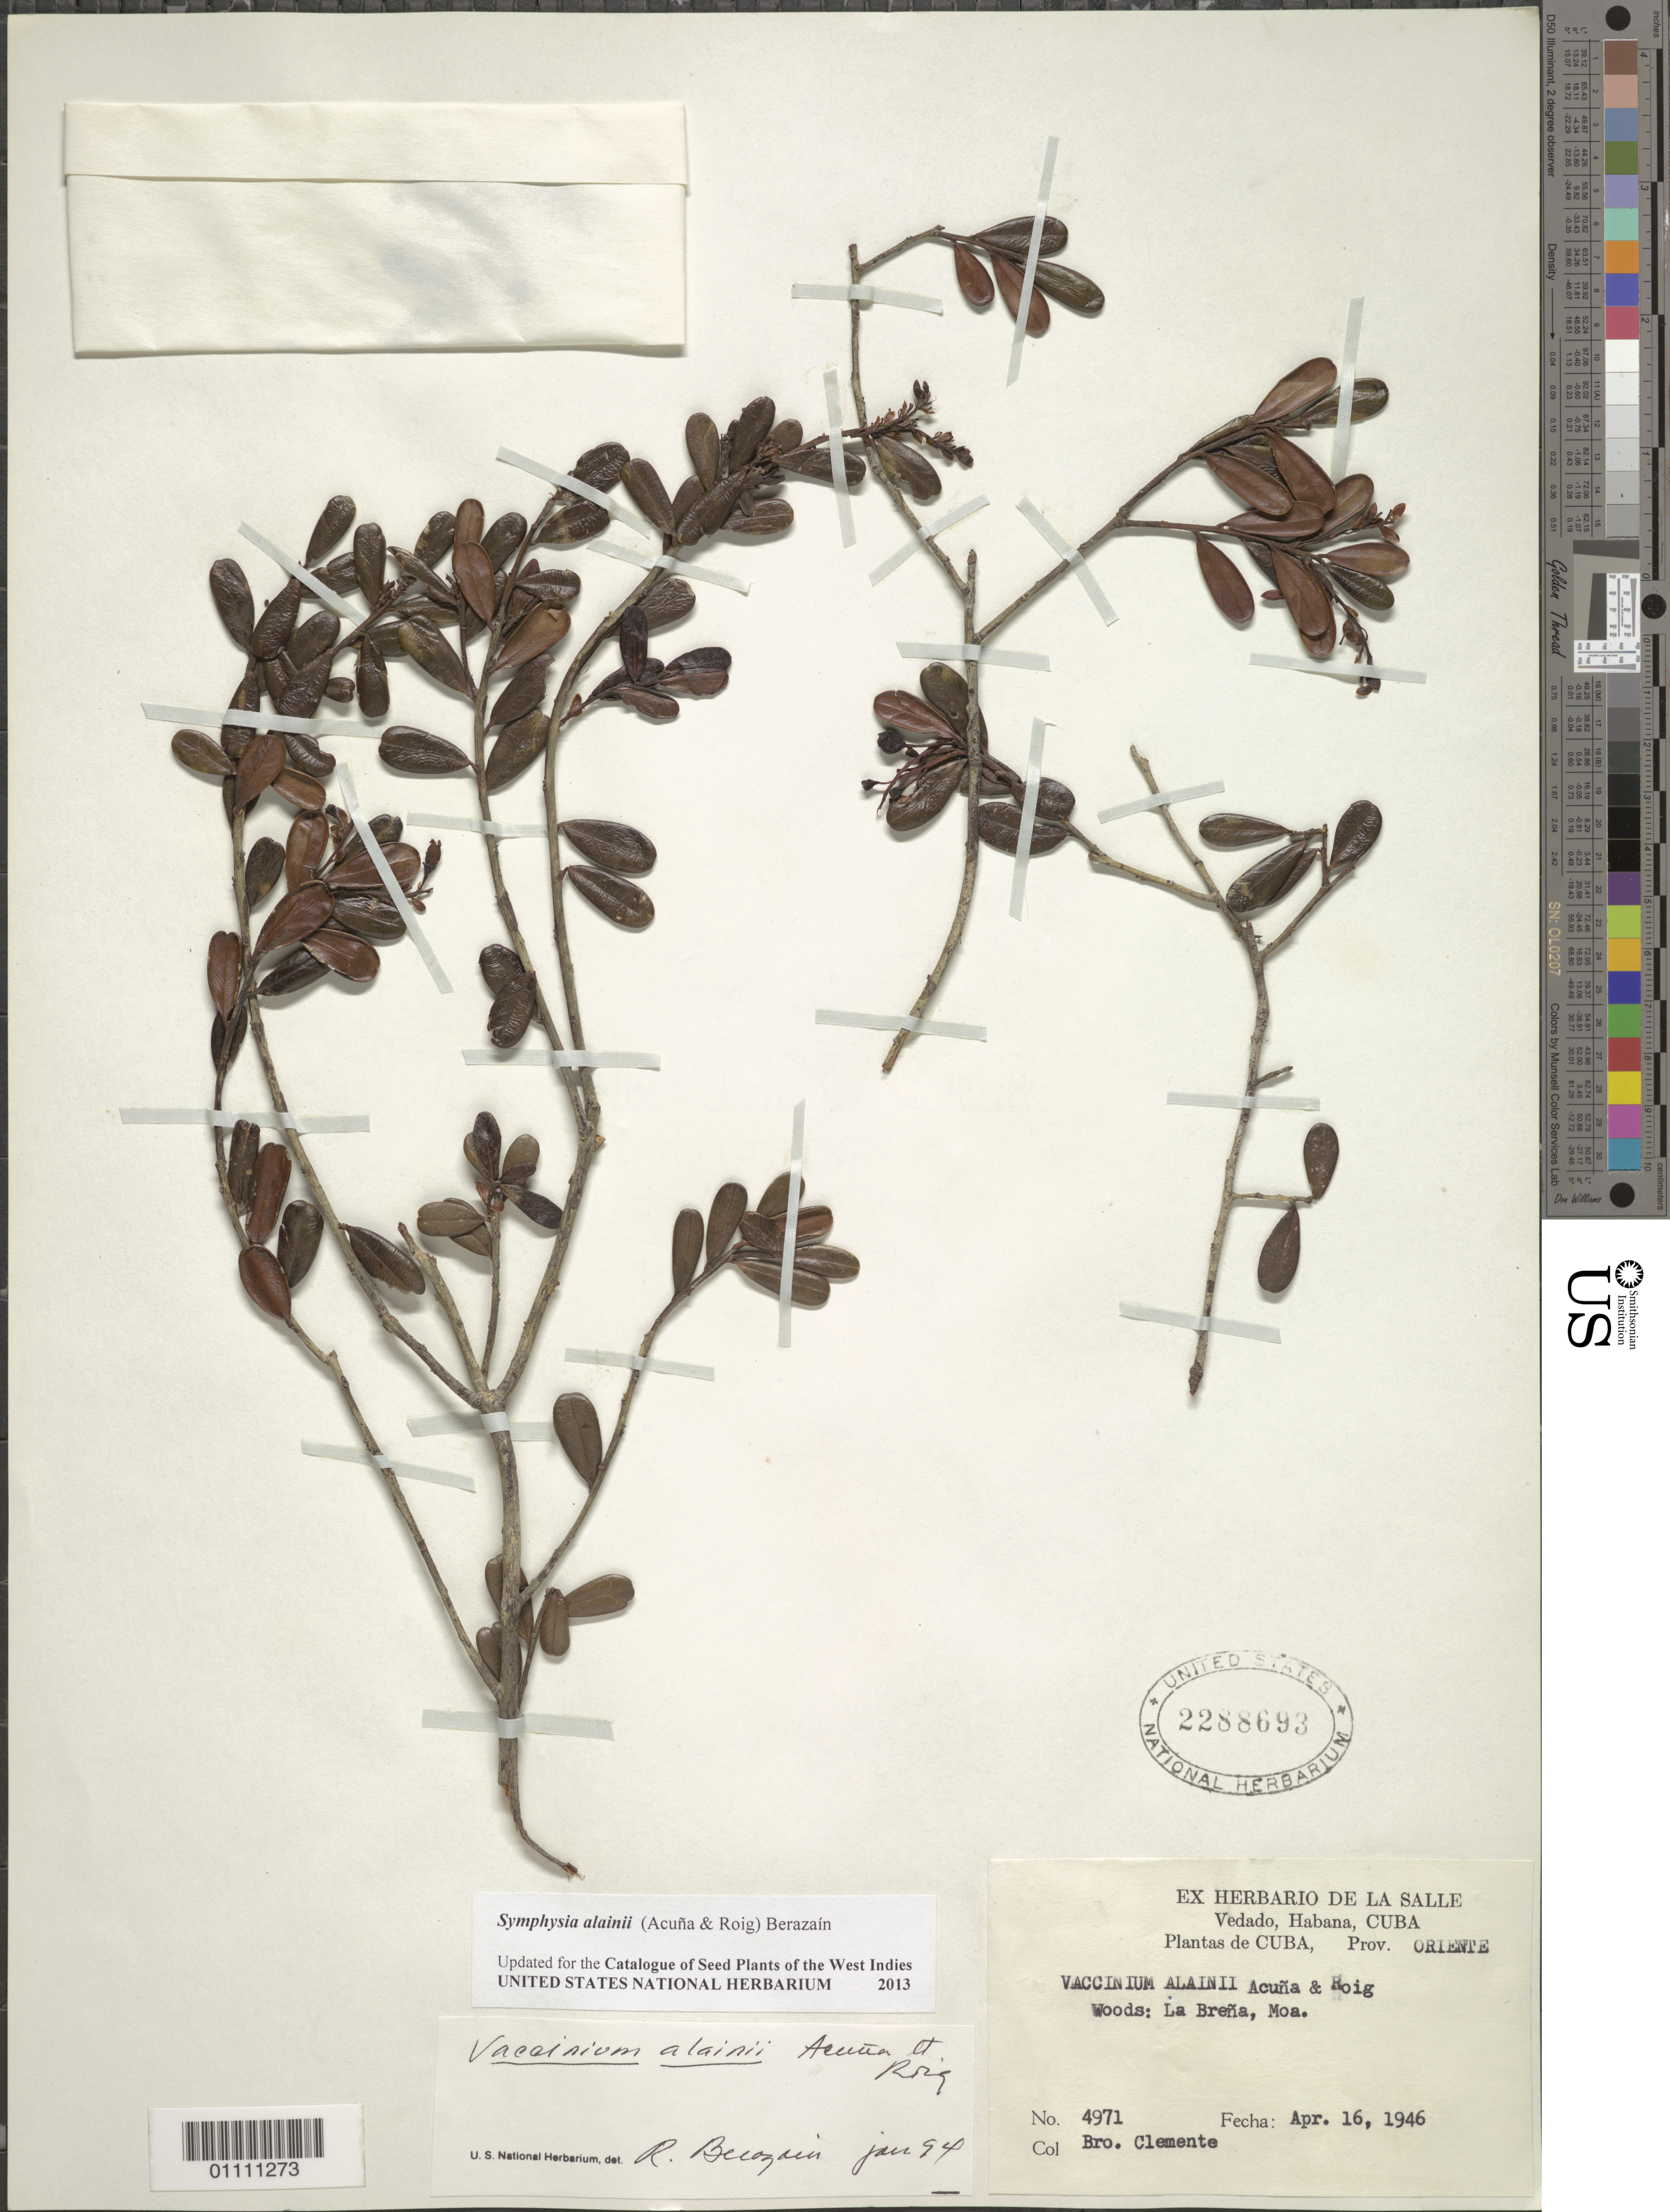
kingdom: Plantae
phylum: Tracheophyta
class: Magnoliopsida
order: Ericales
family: Ericaceae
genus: Symphysia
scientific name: Symphysia alainii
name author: (Acuña & Roíg) R. Berazaín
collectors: Bro. Clemente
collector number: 4971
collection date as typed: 16 Apr 1946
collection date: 1946-04-16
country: Cuba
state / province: Holguín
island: Cuba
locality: Woods: La Brena, Moa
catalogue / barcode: US 2288693